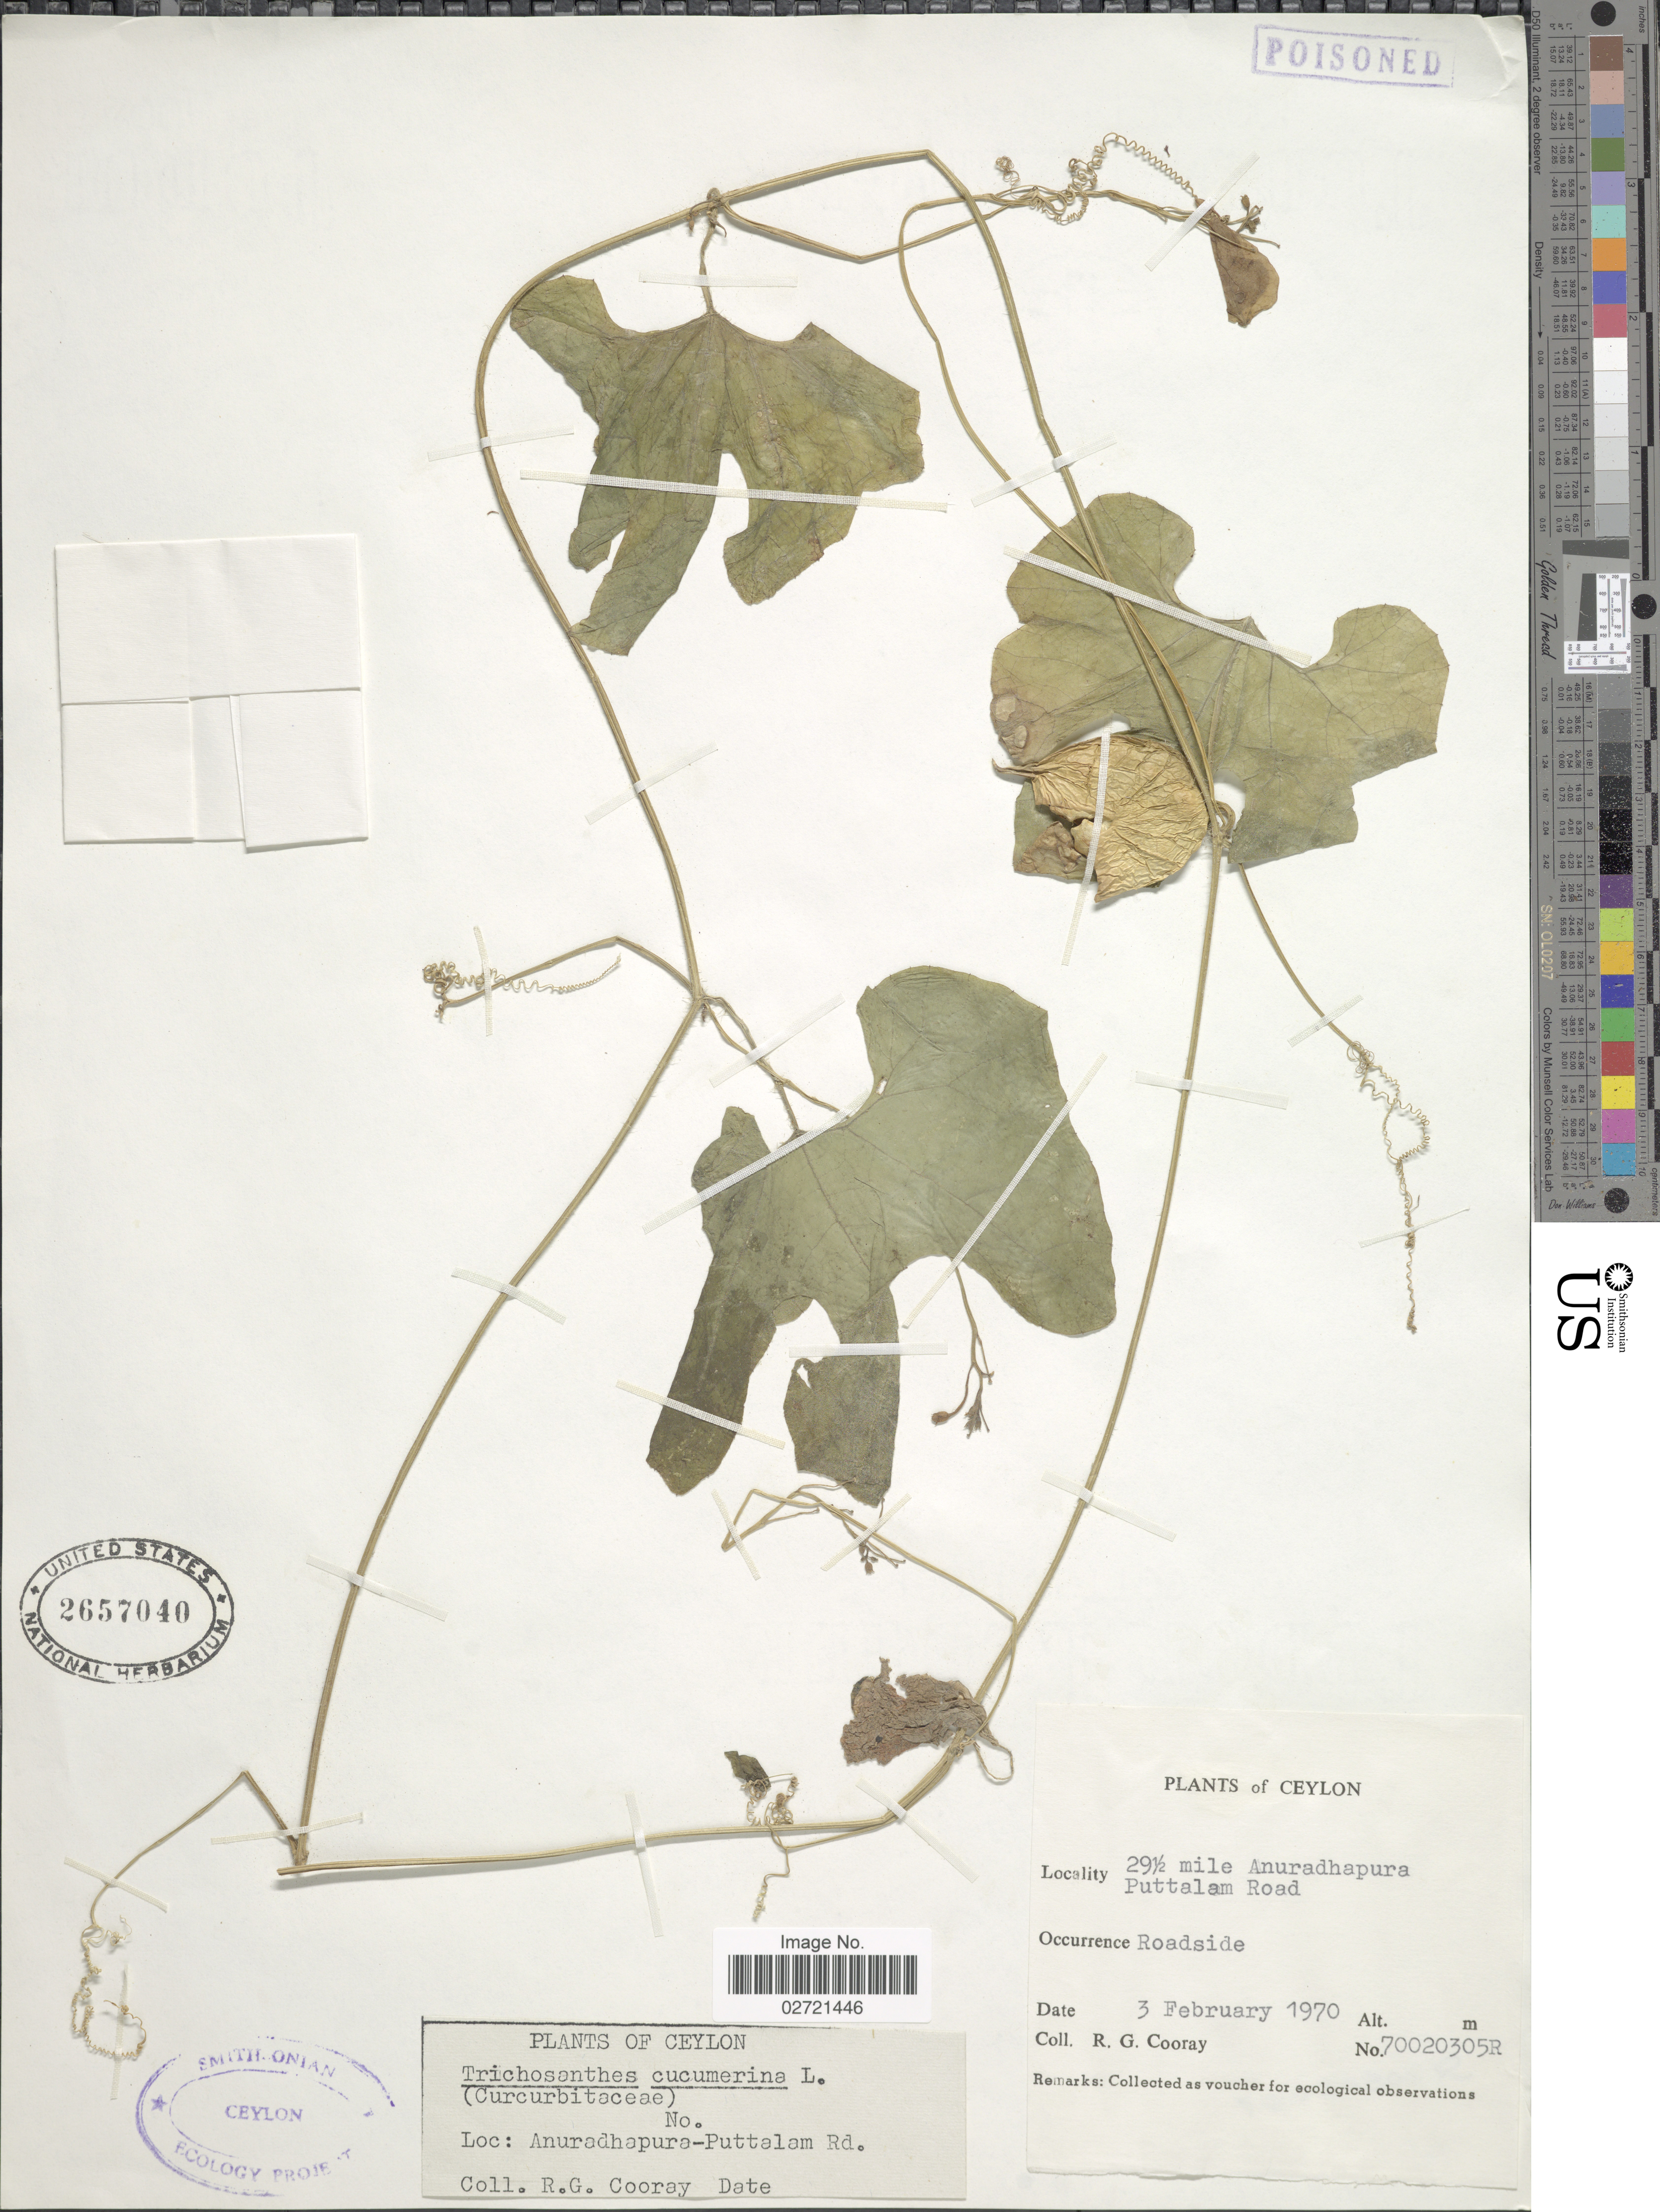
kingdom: Plantae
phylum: Tracheophyta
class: Magnoliopsida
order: Cucurbitales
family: Cucurbitaceae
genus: Trichosanthes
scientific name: Trichosanthes cucumerina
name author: L.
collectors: R. Cooray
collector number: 70020305R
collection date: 1970-02-03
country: Sri Lanka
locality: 29½ mile Anuradhapura, Puttalam Road, Ceylon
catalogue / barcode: US 2657040